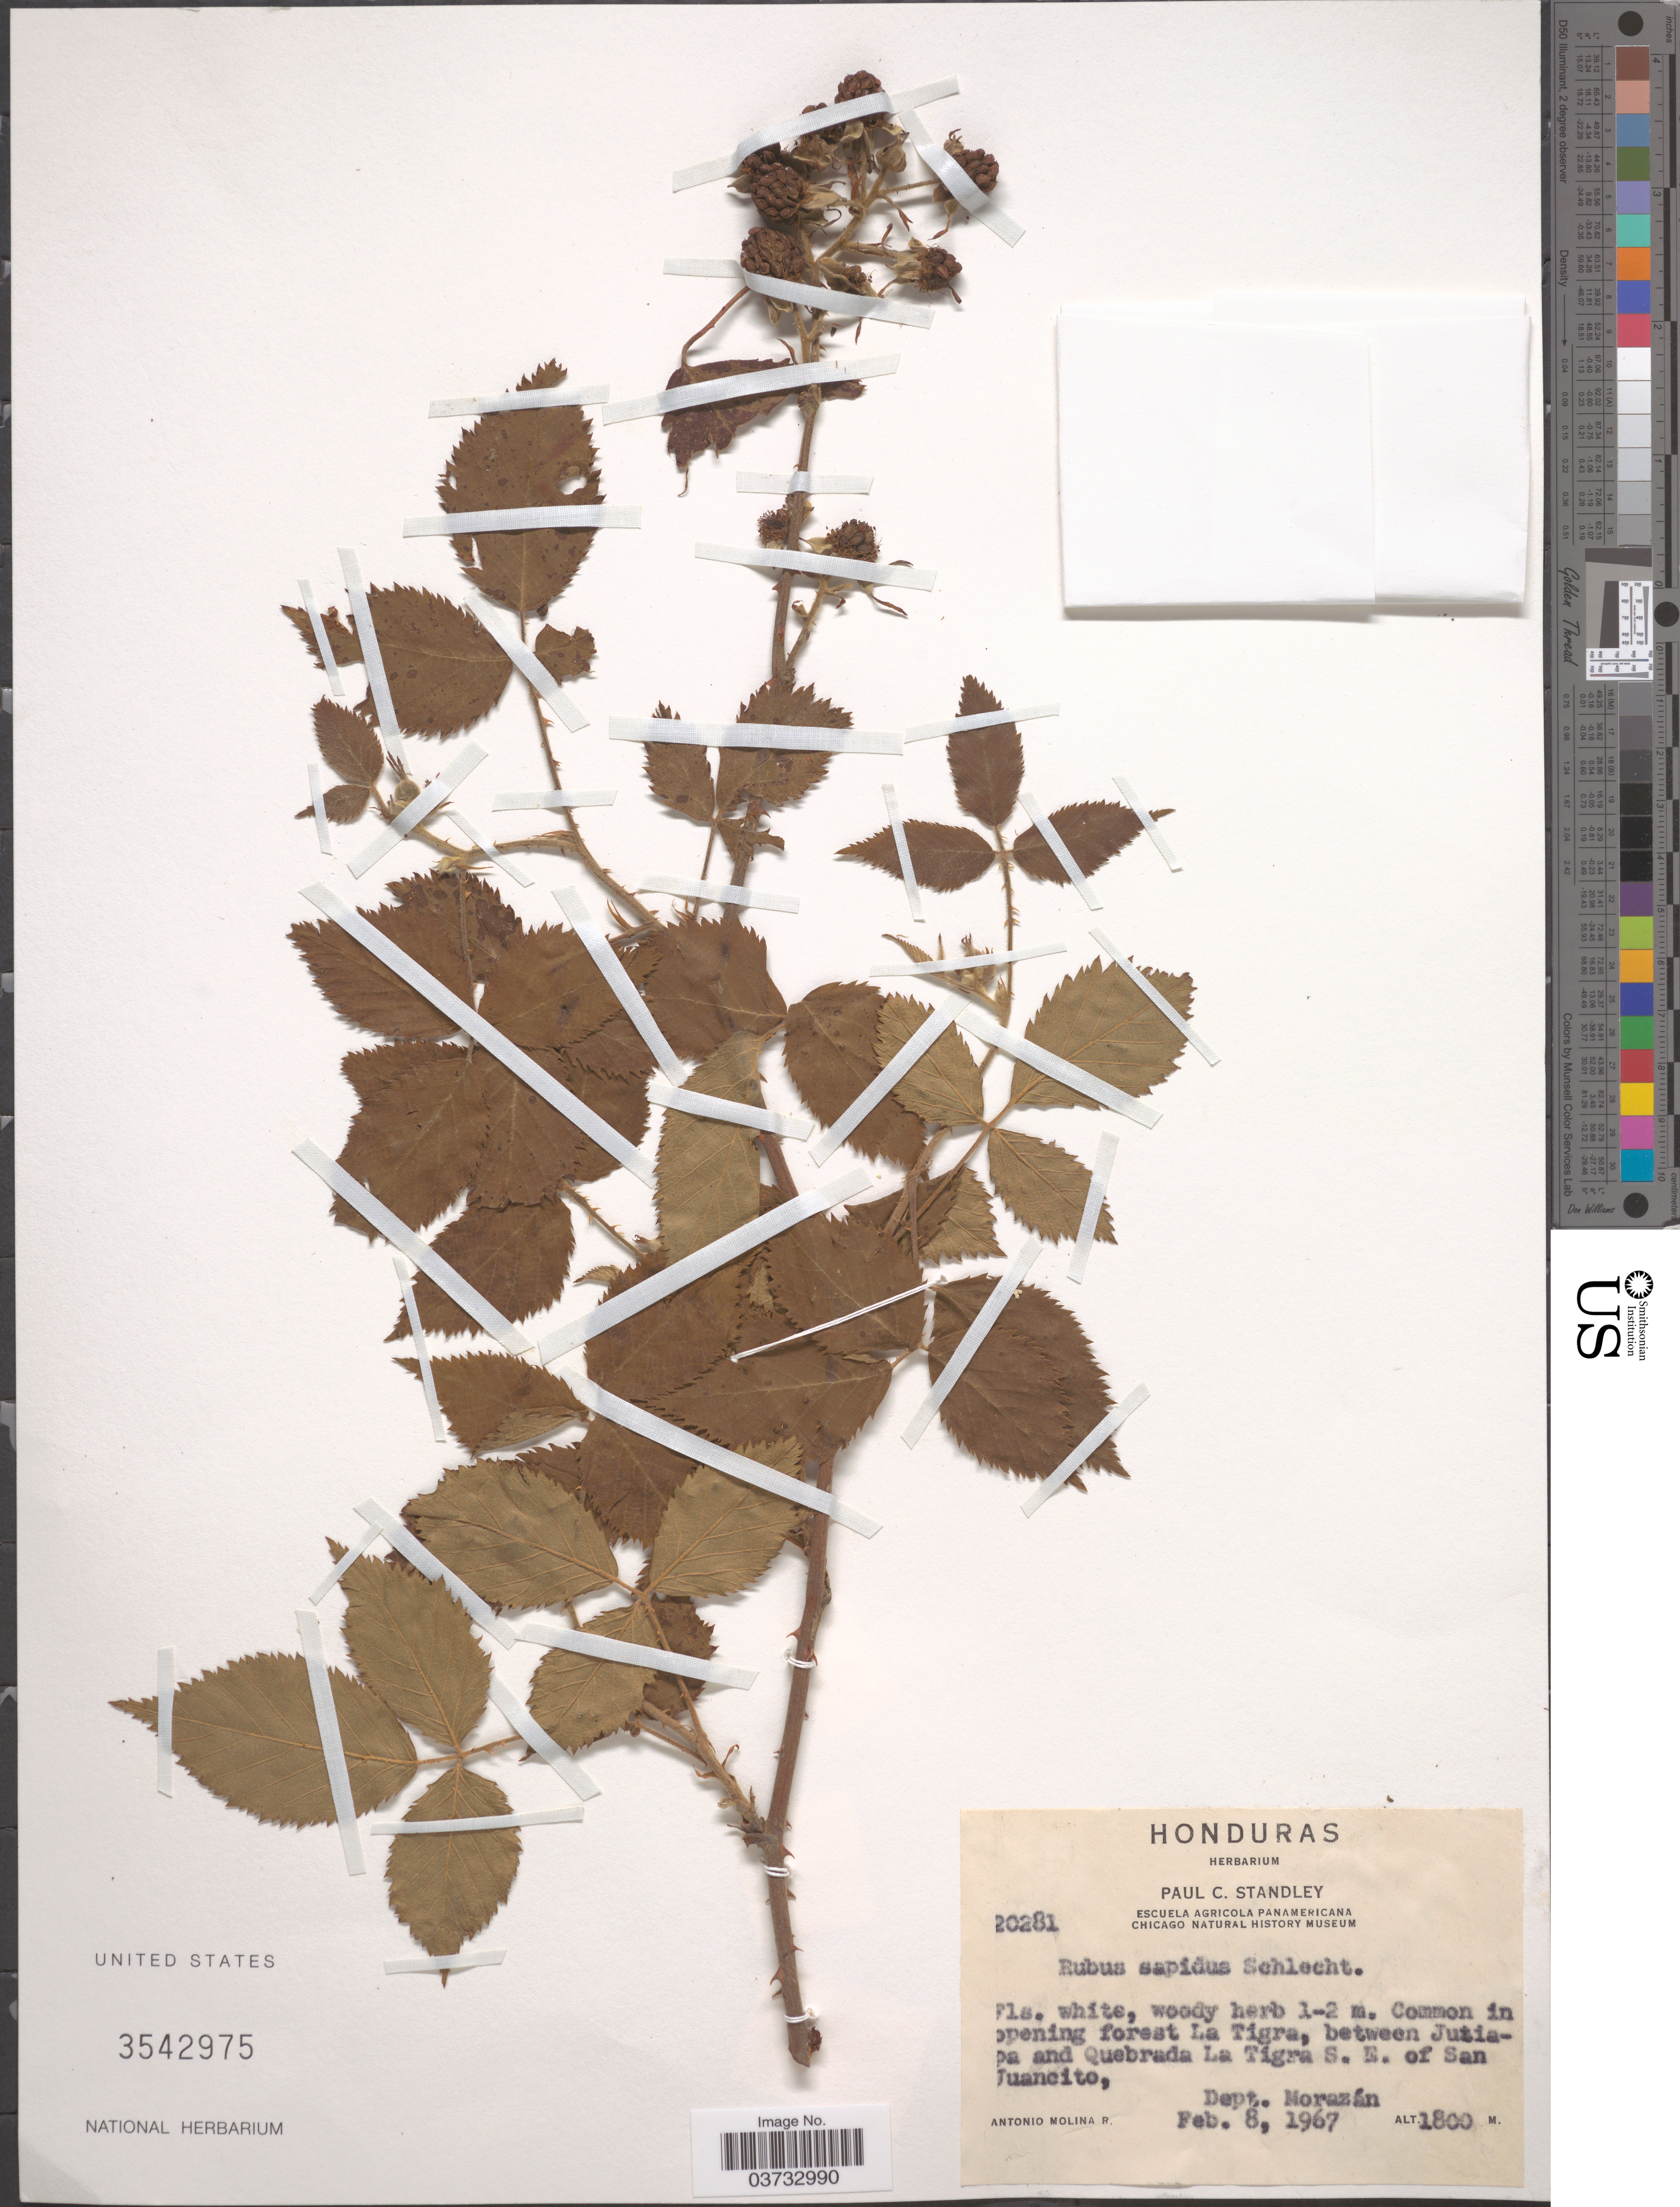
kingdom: Plantae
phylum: Tracheophyta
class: Magnoliopsida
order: Rosales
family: Rosaceae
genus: Rubus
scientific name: Rubus sapidus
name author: Schltdl.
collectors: A. Molina R.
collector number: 20281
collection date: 1967-02-08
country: Honduras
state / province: Fco. Morazán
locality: In opening forest La Tigra, between Jutiapa and Quebrada La Tigra S. E. of San Juancito, Dept. Morazán.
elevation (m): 1800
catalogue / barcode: US 3542975